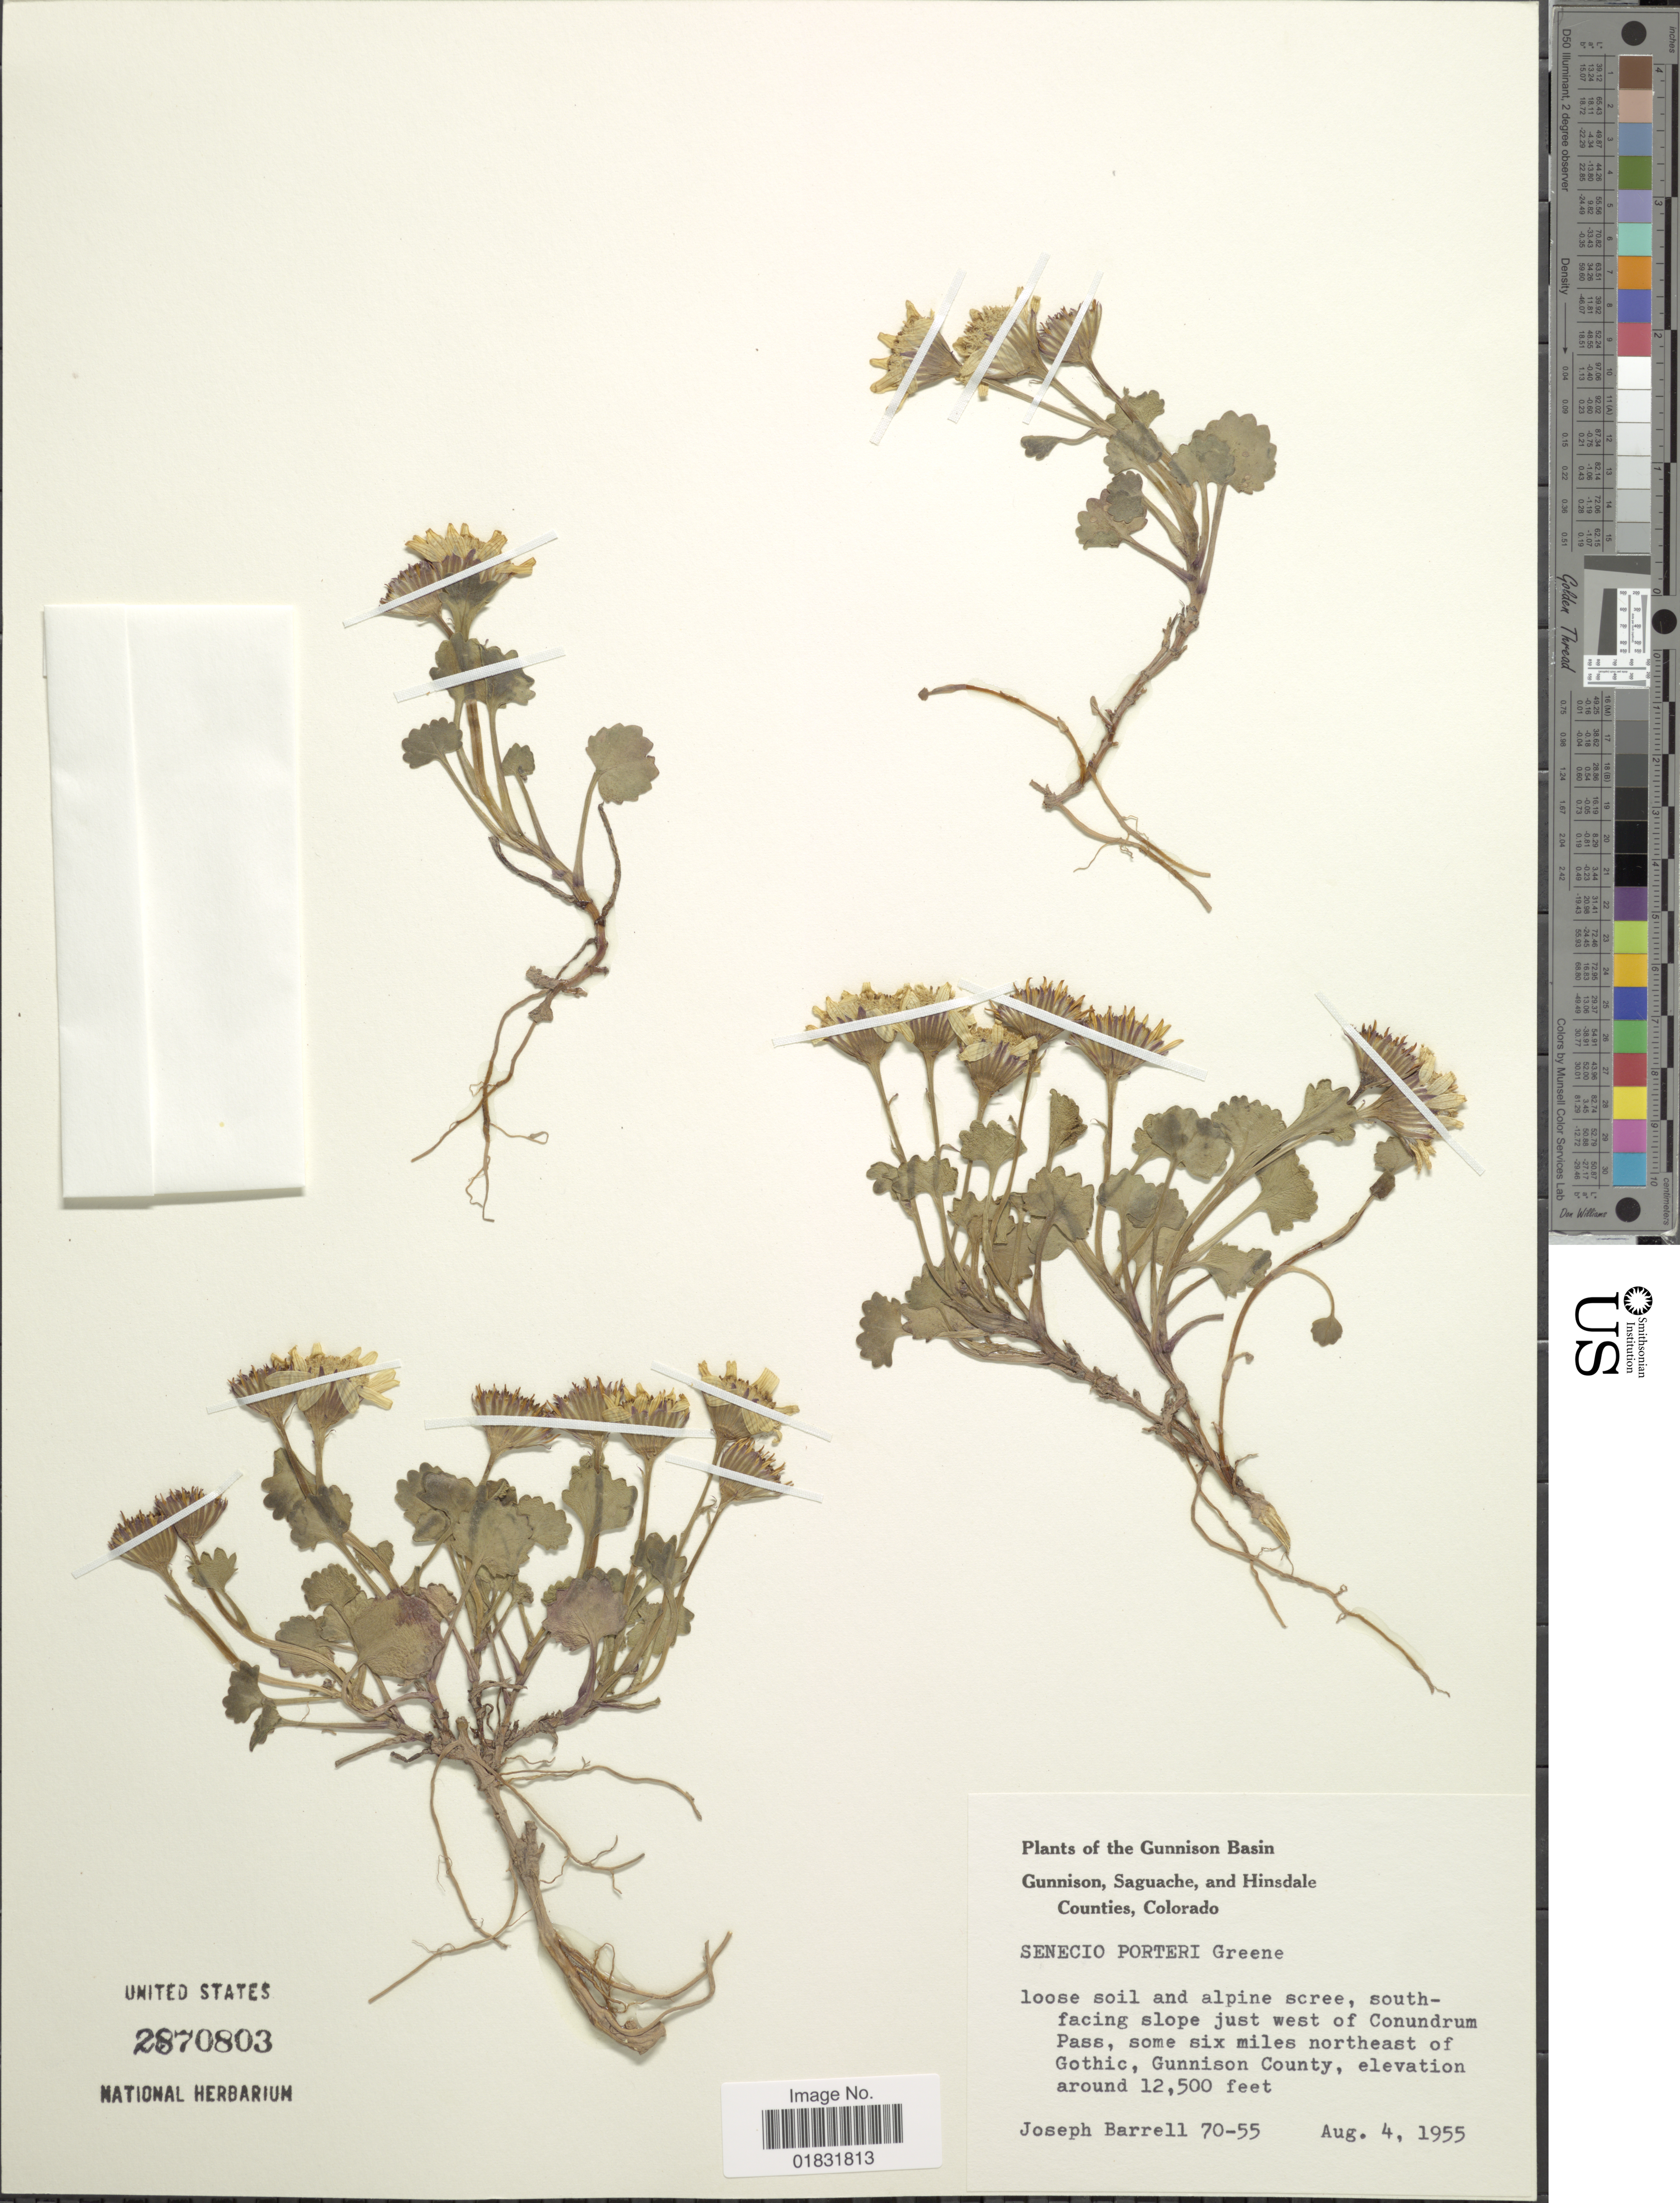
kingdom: Plantae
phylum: Tracheophyta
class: Magnoliopsida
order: Asterales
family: Asteraceae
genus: Packera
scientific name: Packera porteri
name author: (Greene) C. Jeffrey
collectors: J. Barrell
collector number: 70-55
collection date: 1955-08-04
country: United States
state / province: Colorado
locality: The Gunnison Basin Gunnison, Saguache, and Hinsdale Counties, south-facing slope just west of Conundrum Pass, some six miles northeast of Gothic, Gunnison County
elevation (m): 3810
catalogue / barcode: US 2870803